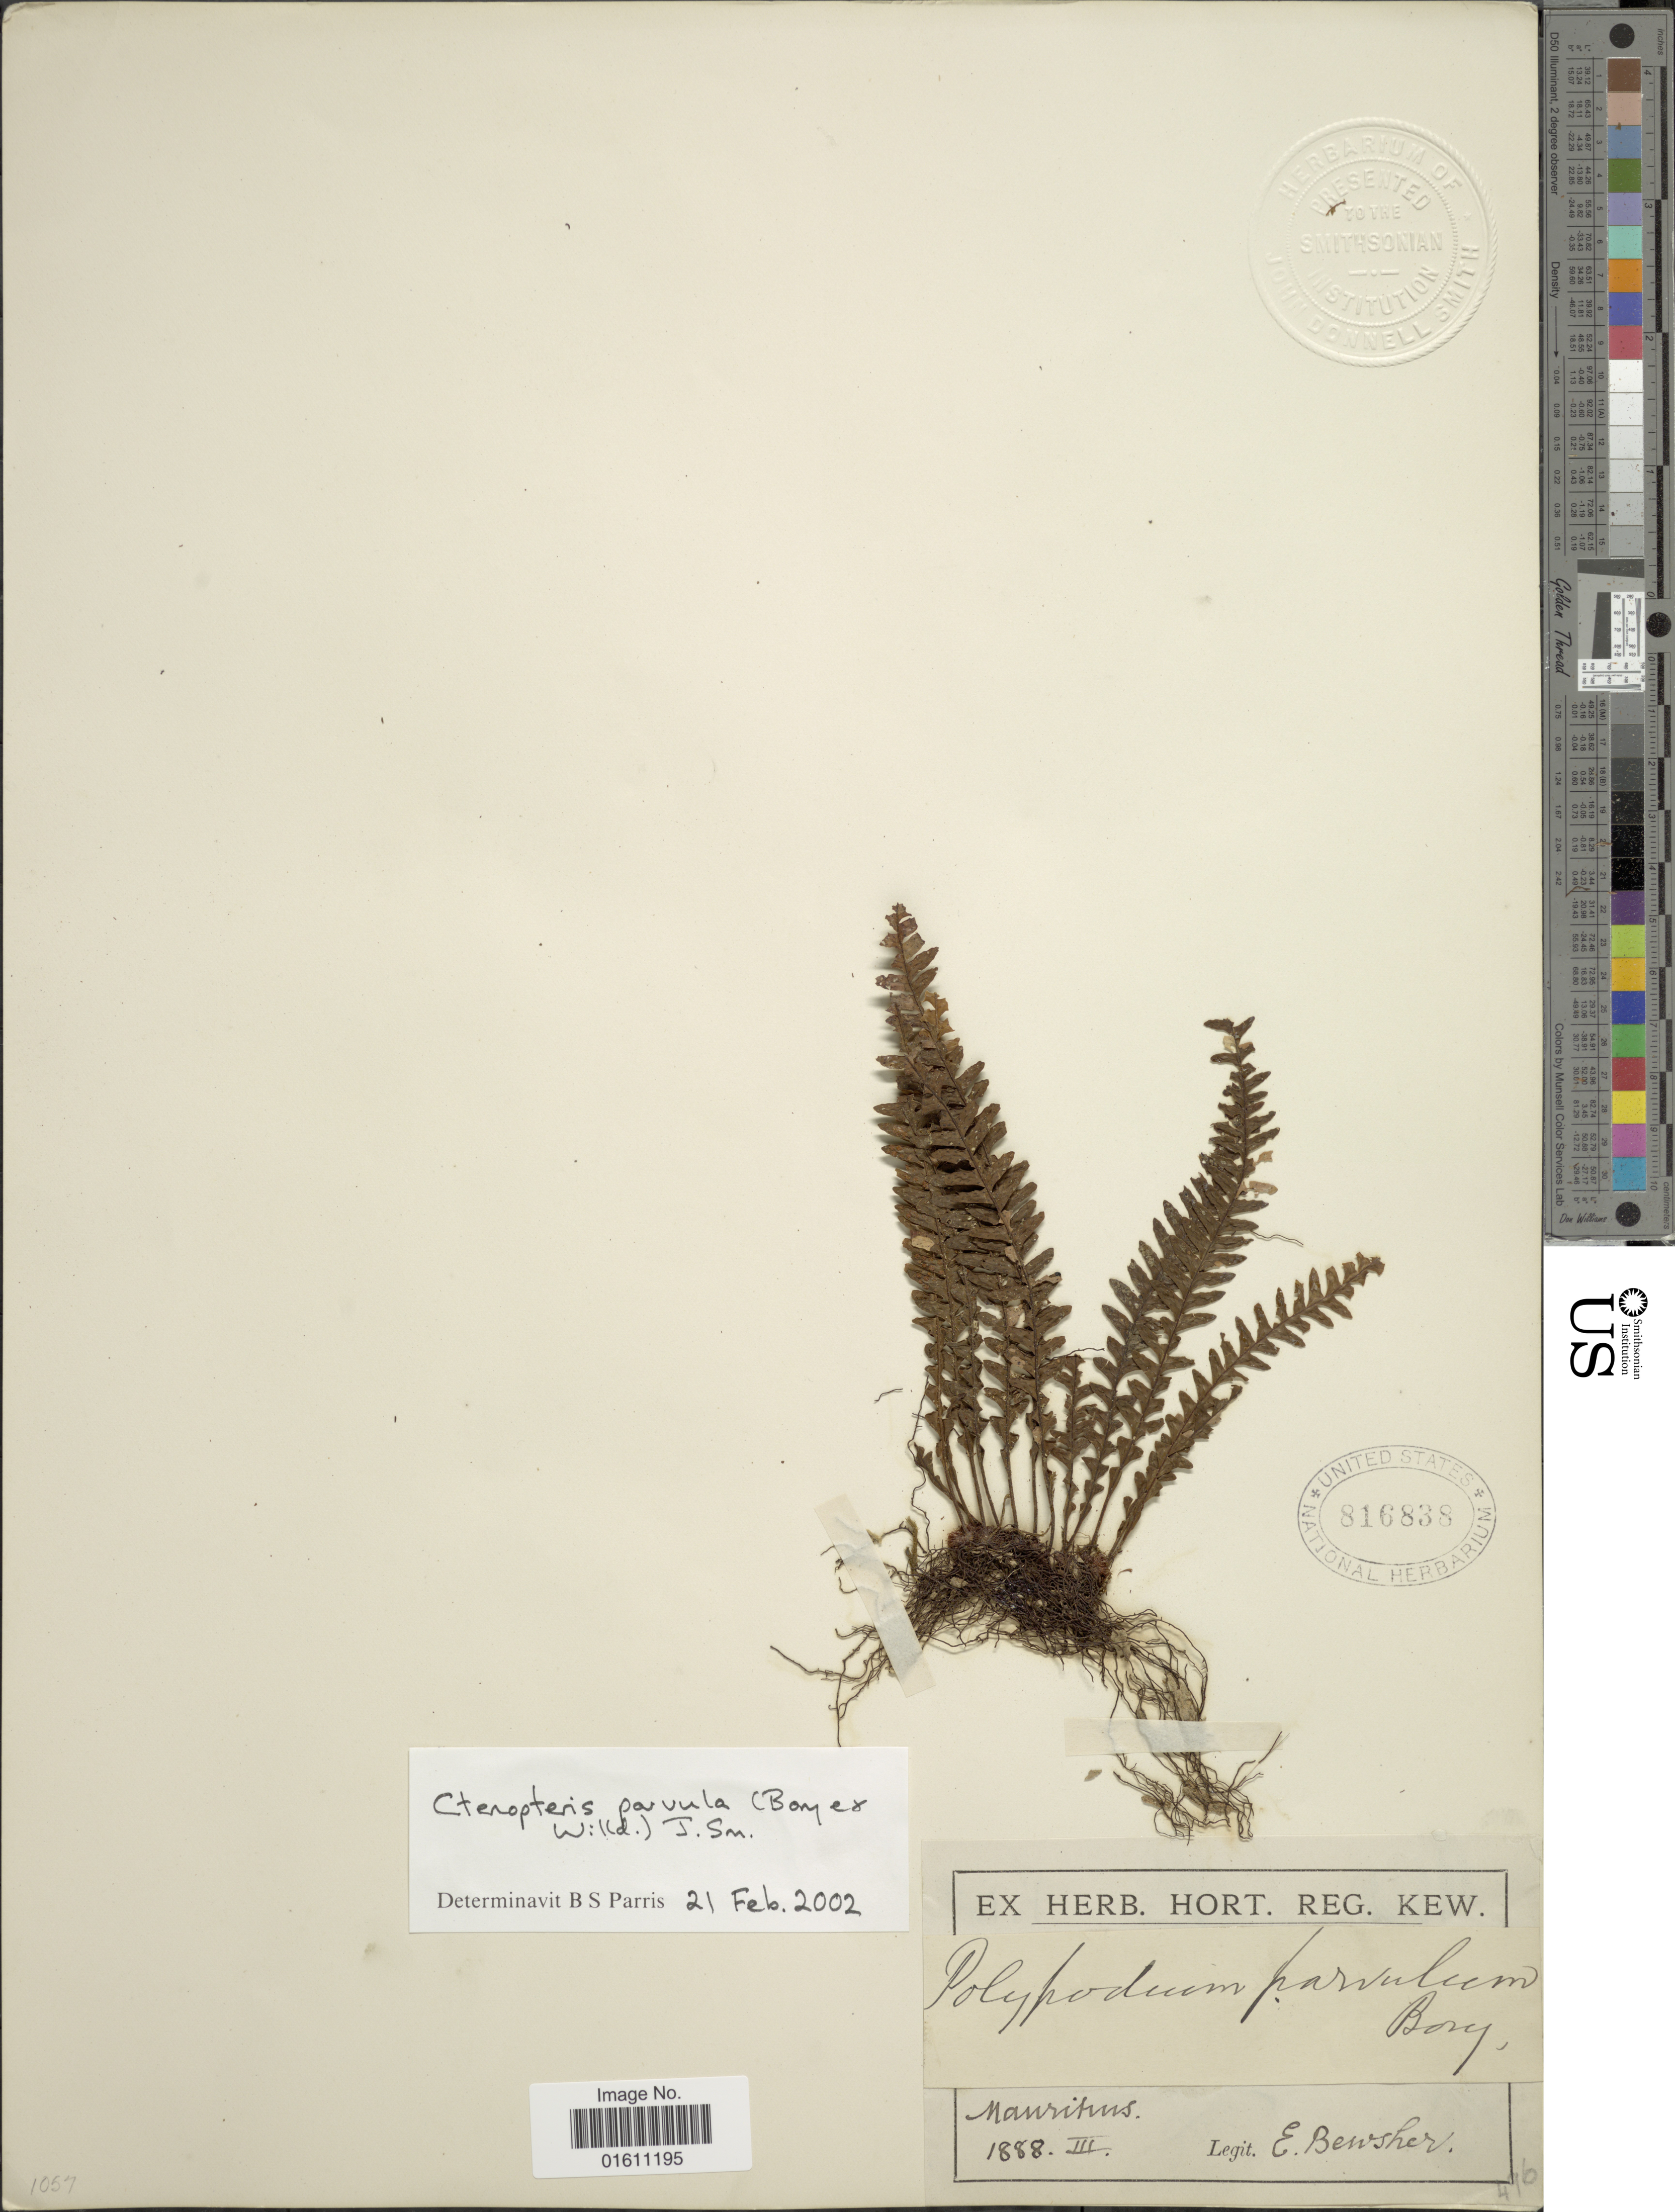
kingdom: Plantae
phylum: Tracheophyta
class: Polypodiopsida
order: Polypodiales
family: Polypodiaceae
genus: Ctenopterella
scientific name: Ctenopterella parvula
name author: (Bory ex Willd.) Parris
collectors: C. Bewsher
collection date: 1888-03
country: Mauritius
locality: Mauritius.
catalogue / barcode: US 816838